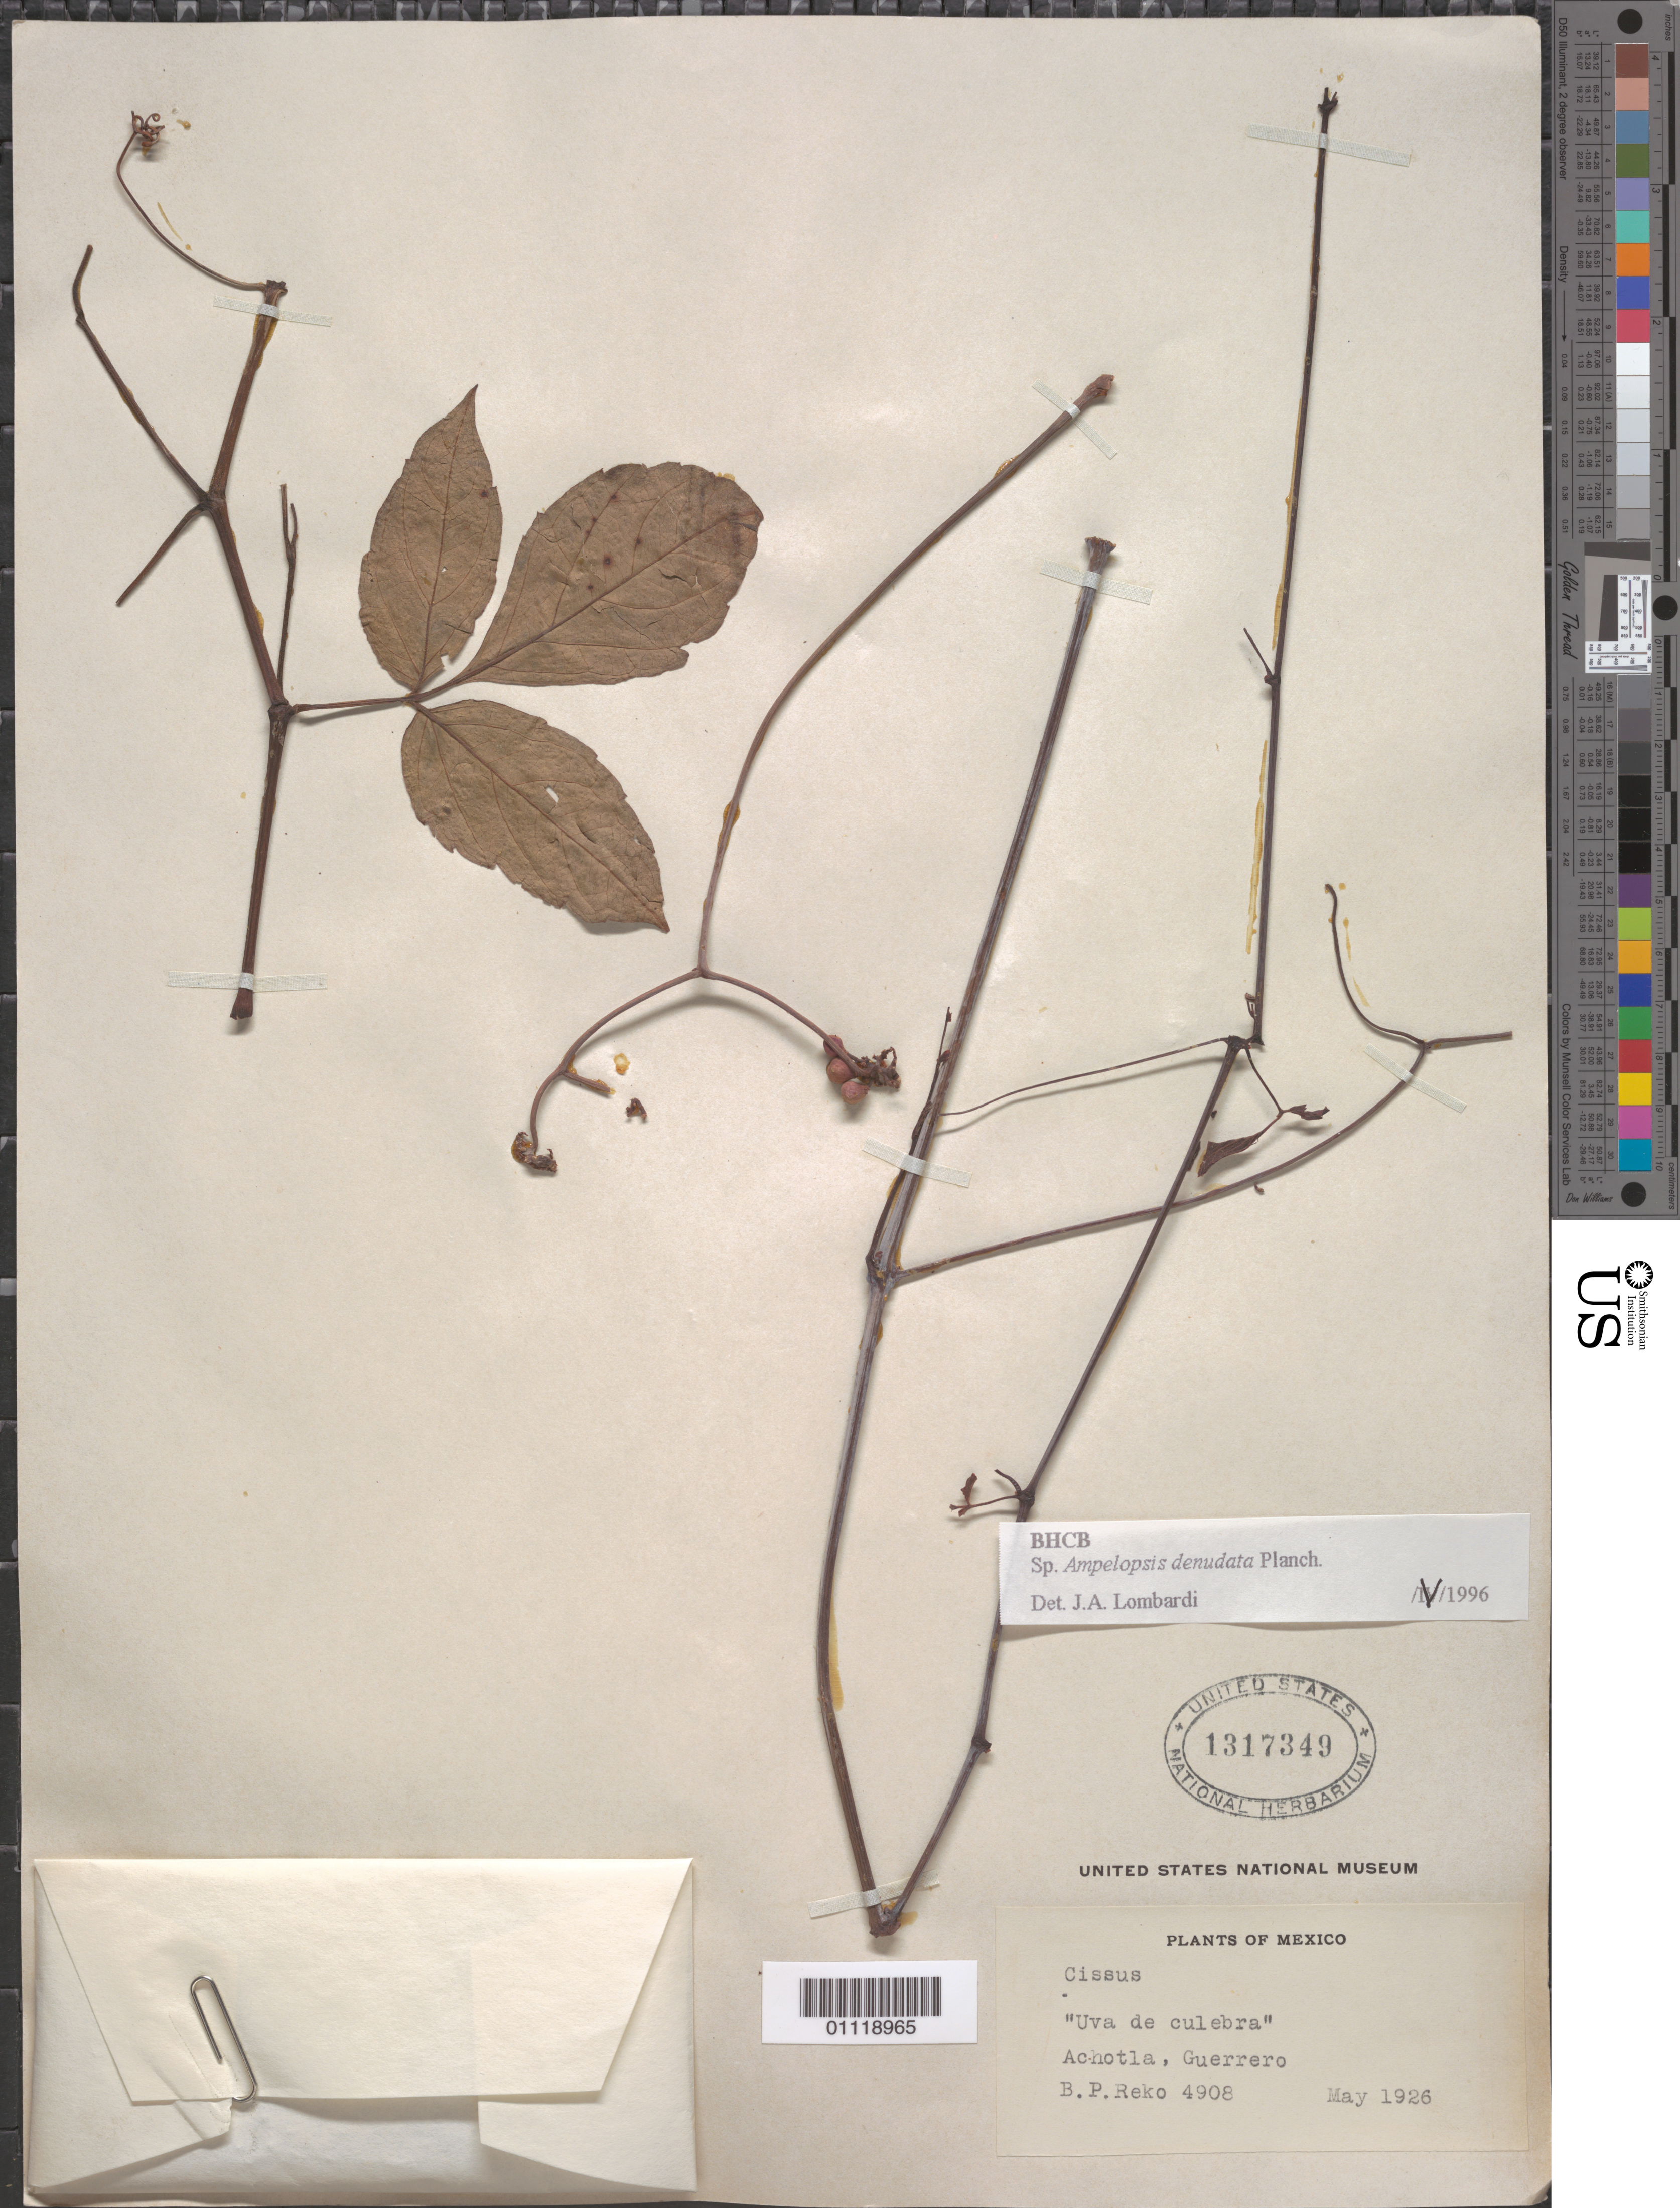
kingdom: Plantae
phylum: Tracheophyta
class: Magnoliopsida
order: Vitales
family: Vitaceae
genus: Ampelopsis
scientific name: Ampelopsis denudata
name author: Planch.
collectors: B. P. Reko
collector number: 4908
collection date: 1926-05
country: Mexico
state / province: Guerrero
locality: Achotla.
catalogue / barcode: US 1317349